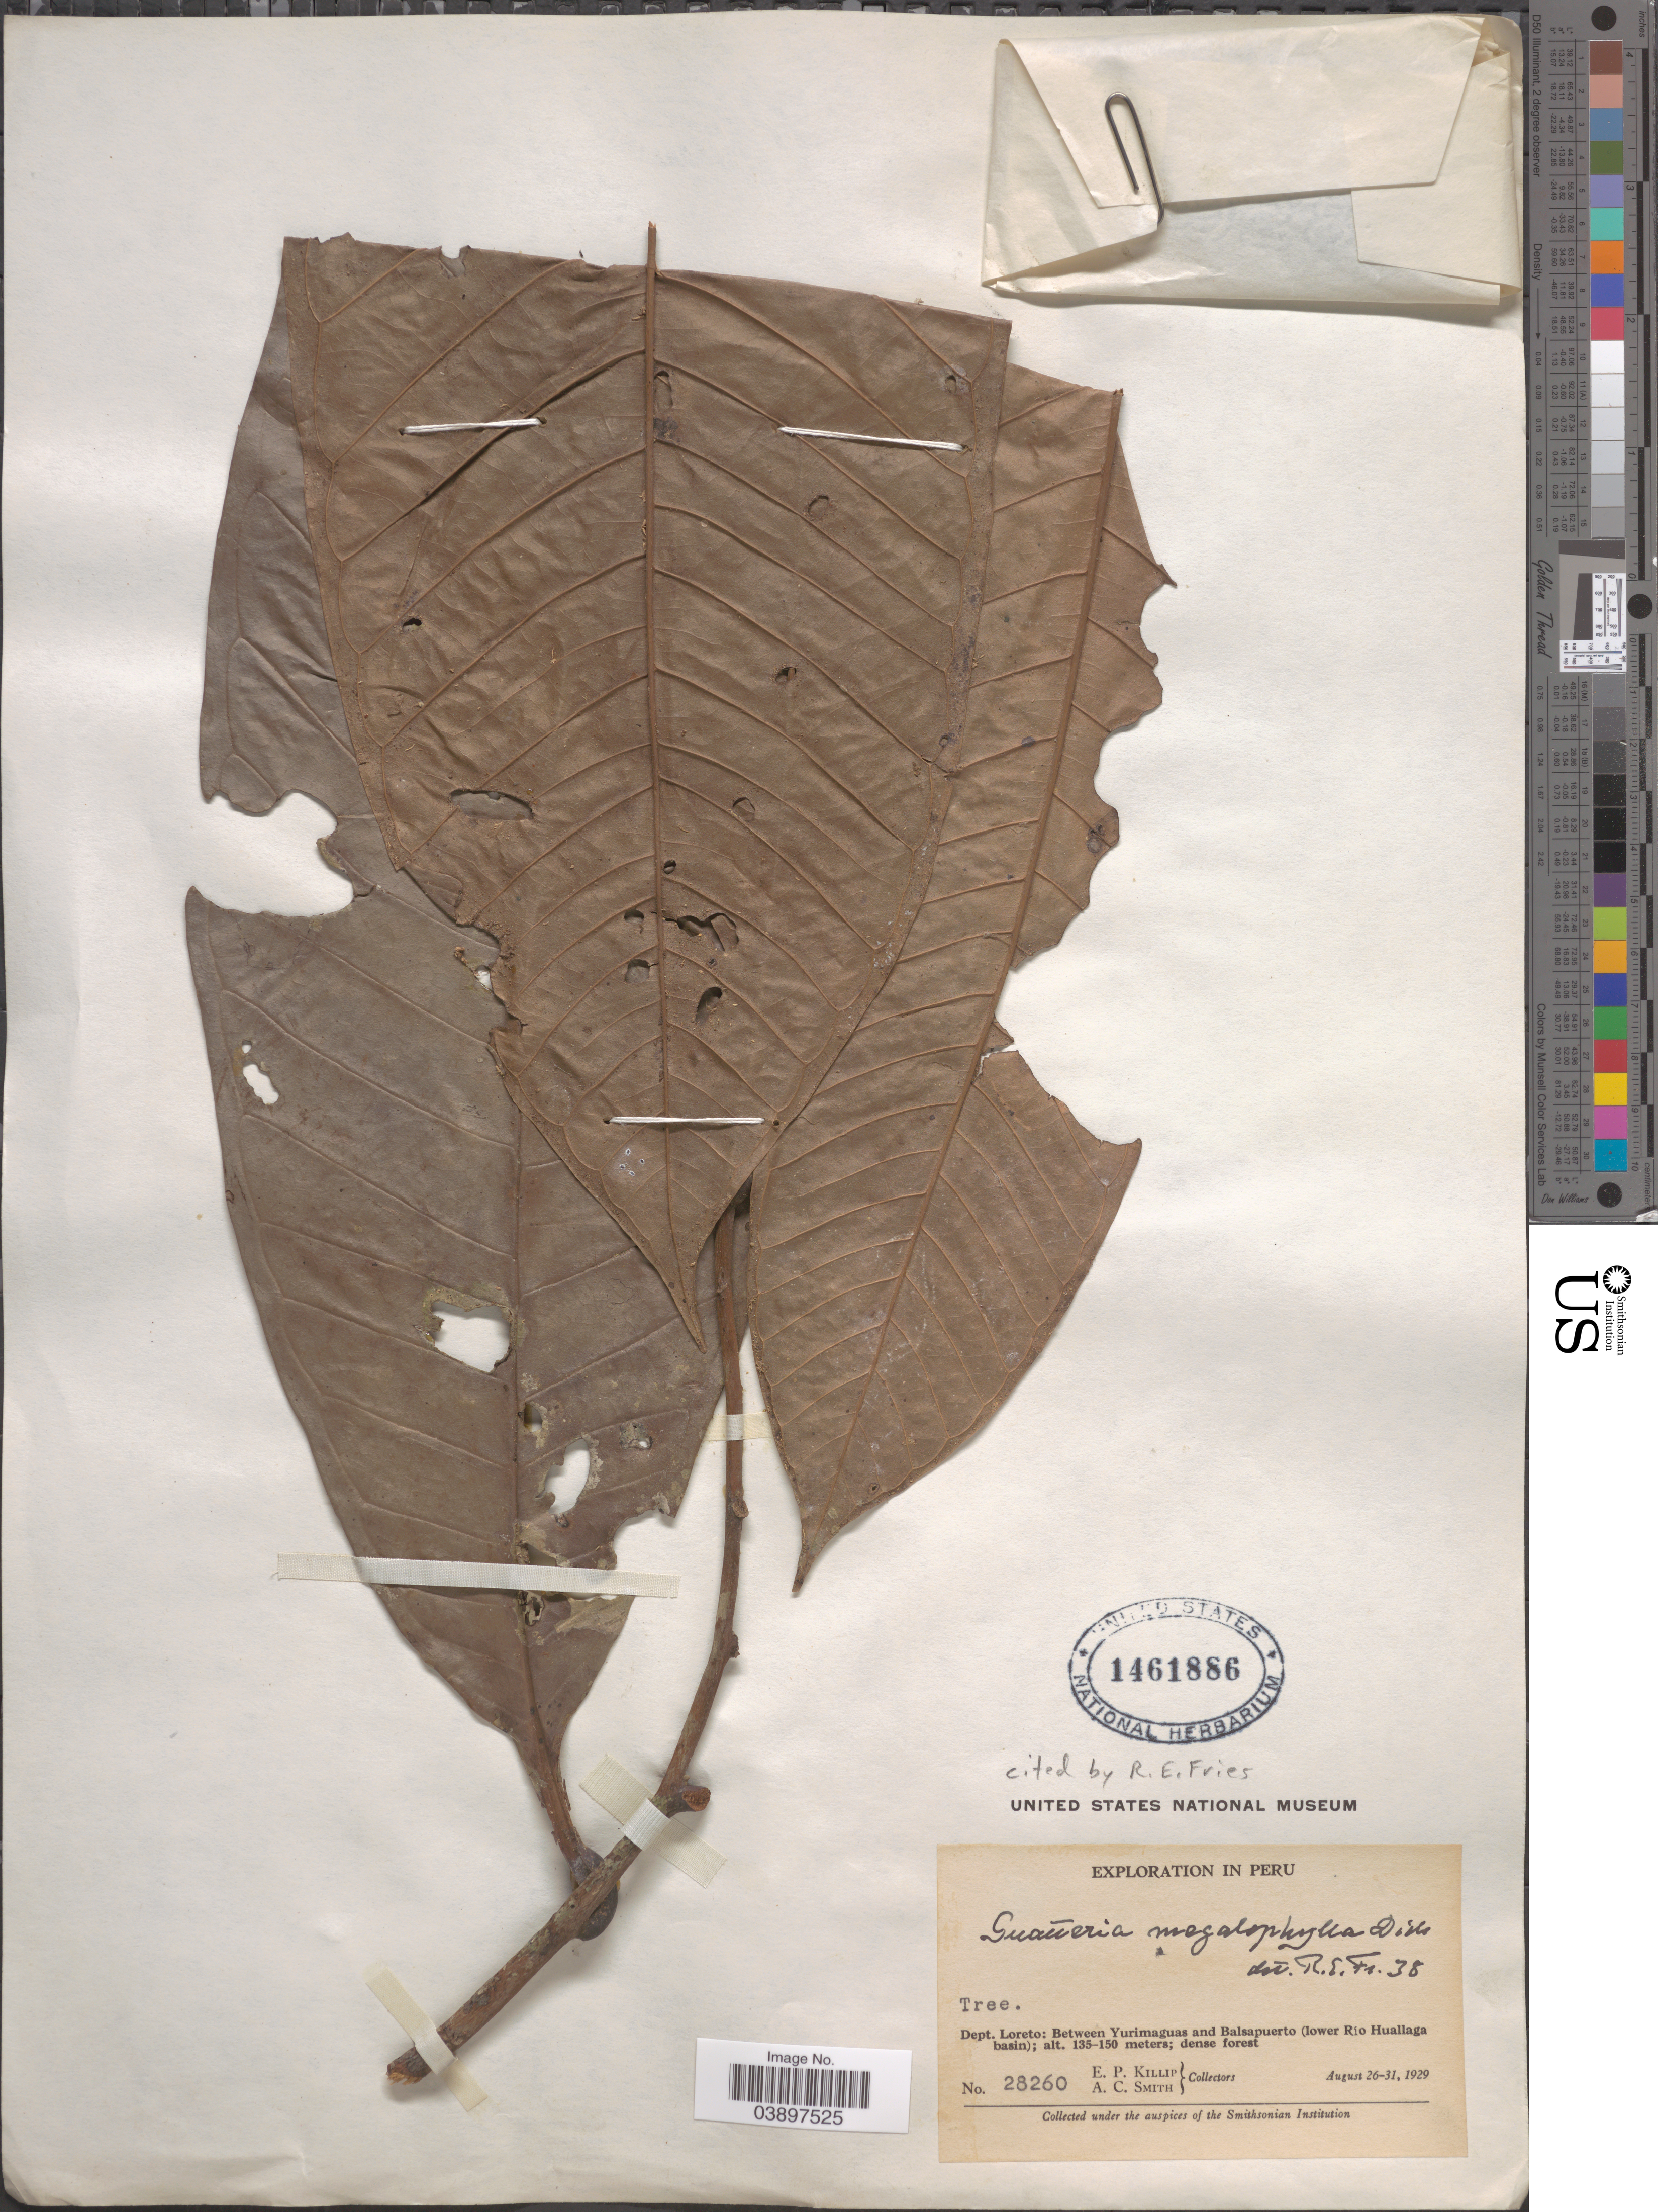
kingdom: Plantae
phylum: Tracheophyta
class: Magnoliopsida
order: Magnoliales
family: Annonaceae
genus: Guatteria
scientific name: Guatteria megalophylla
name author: Diels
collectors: E. P. Killip & A. C. Smith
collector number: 28260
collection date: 1929-08-26/1929-08-31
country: Peru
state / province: Loreto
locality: Dept. Loreto: Between Yurimaguas and Balsapuerto (lower Río Huallaga basin).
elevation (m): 135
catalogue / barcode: US 1461886